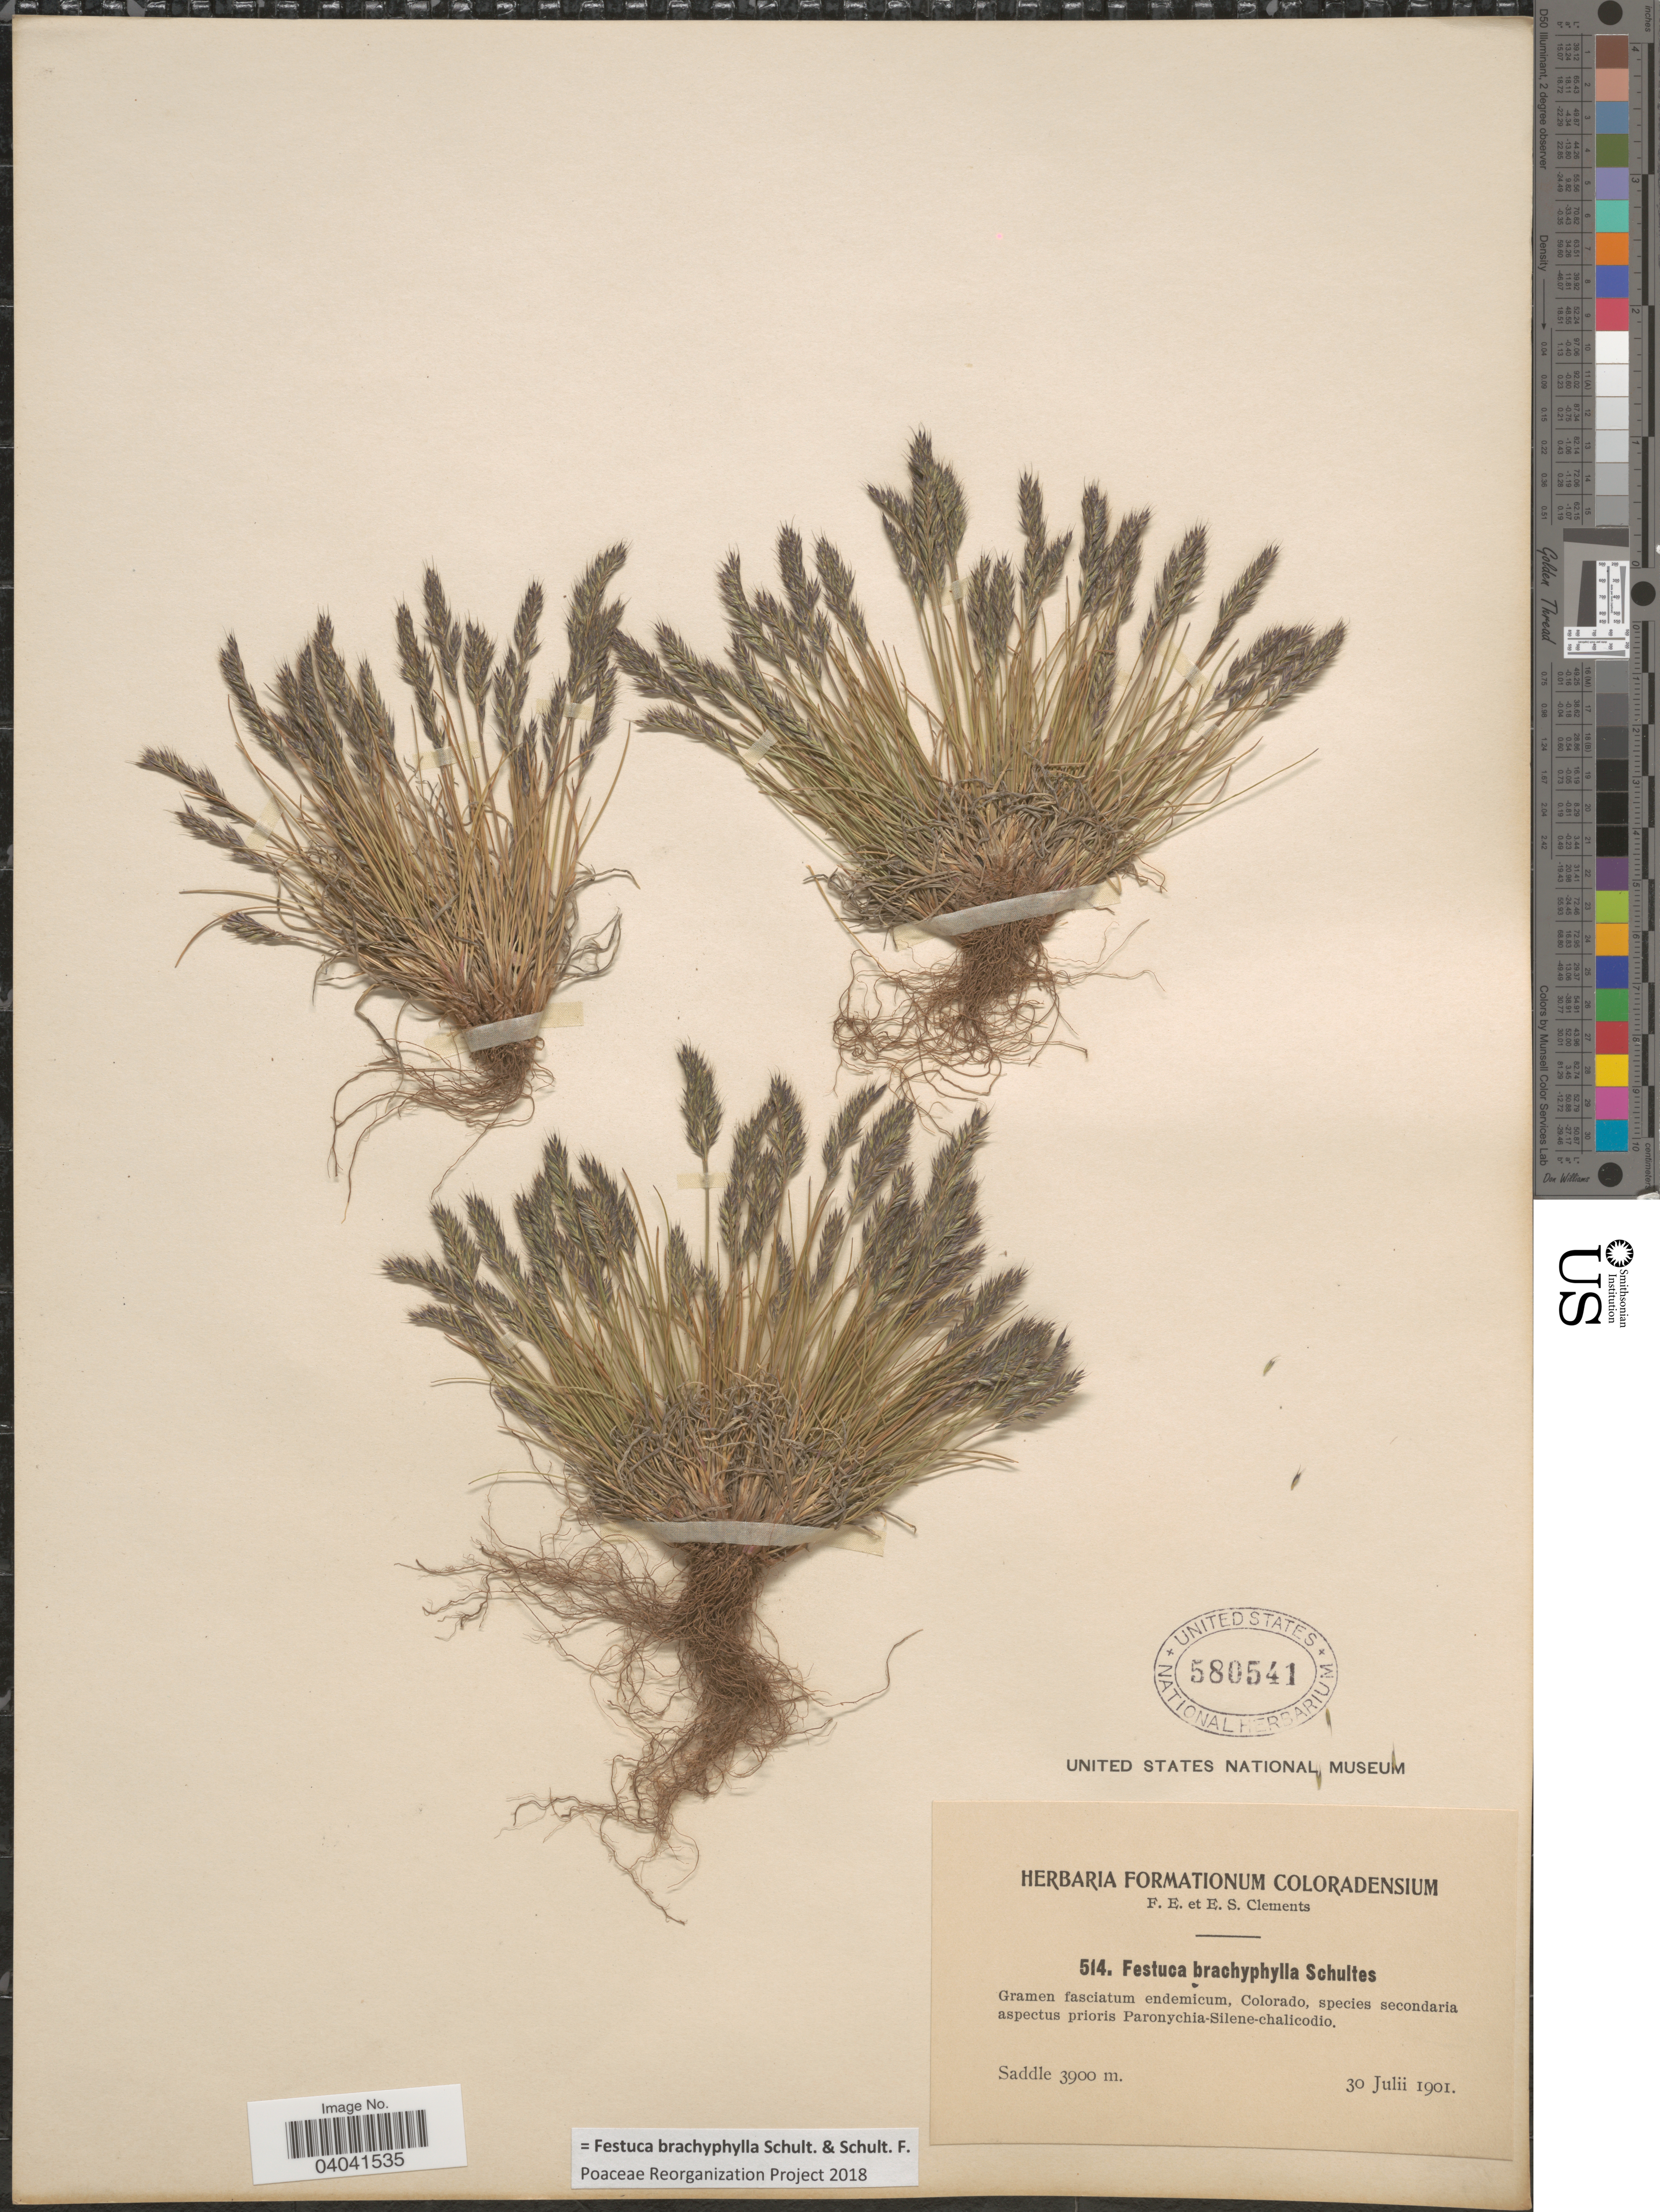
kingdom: Plantae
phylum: Tracheophyta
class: Liliopsida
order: Poales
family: Poaceae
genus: Festuca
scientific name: Festuca brachyphylla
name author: Schult. & Schult. f.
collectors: F. E. Clements & E. S. Clements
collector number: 514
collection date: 1901-07-30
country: United States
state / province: Colorado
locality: Saddle.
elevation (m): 3900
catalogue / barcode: US 580541